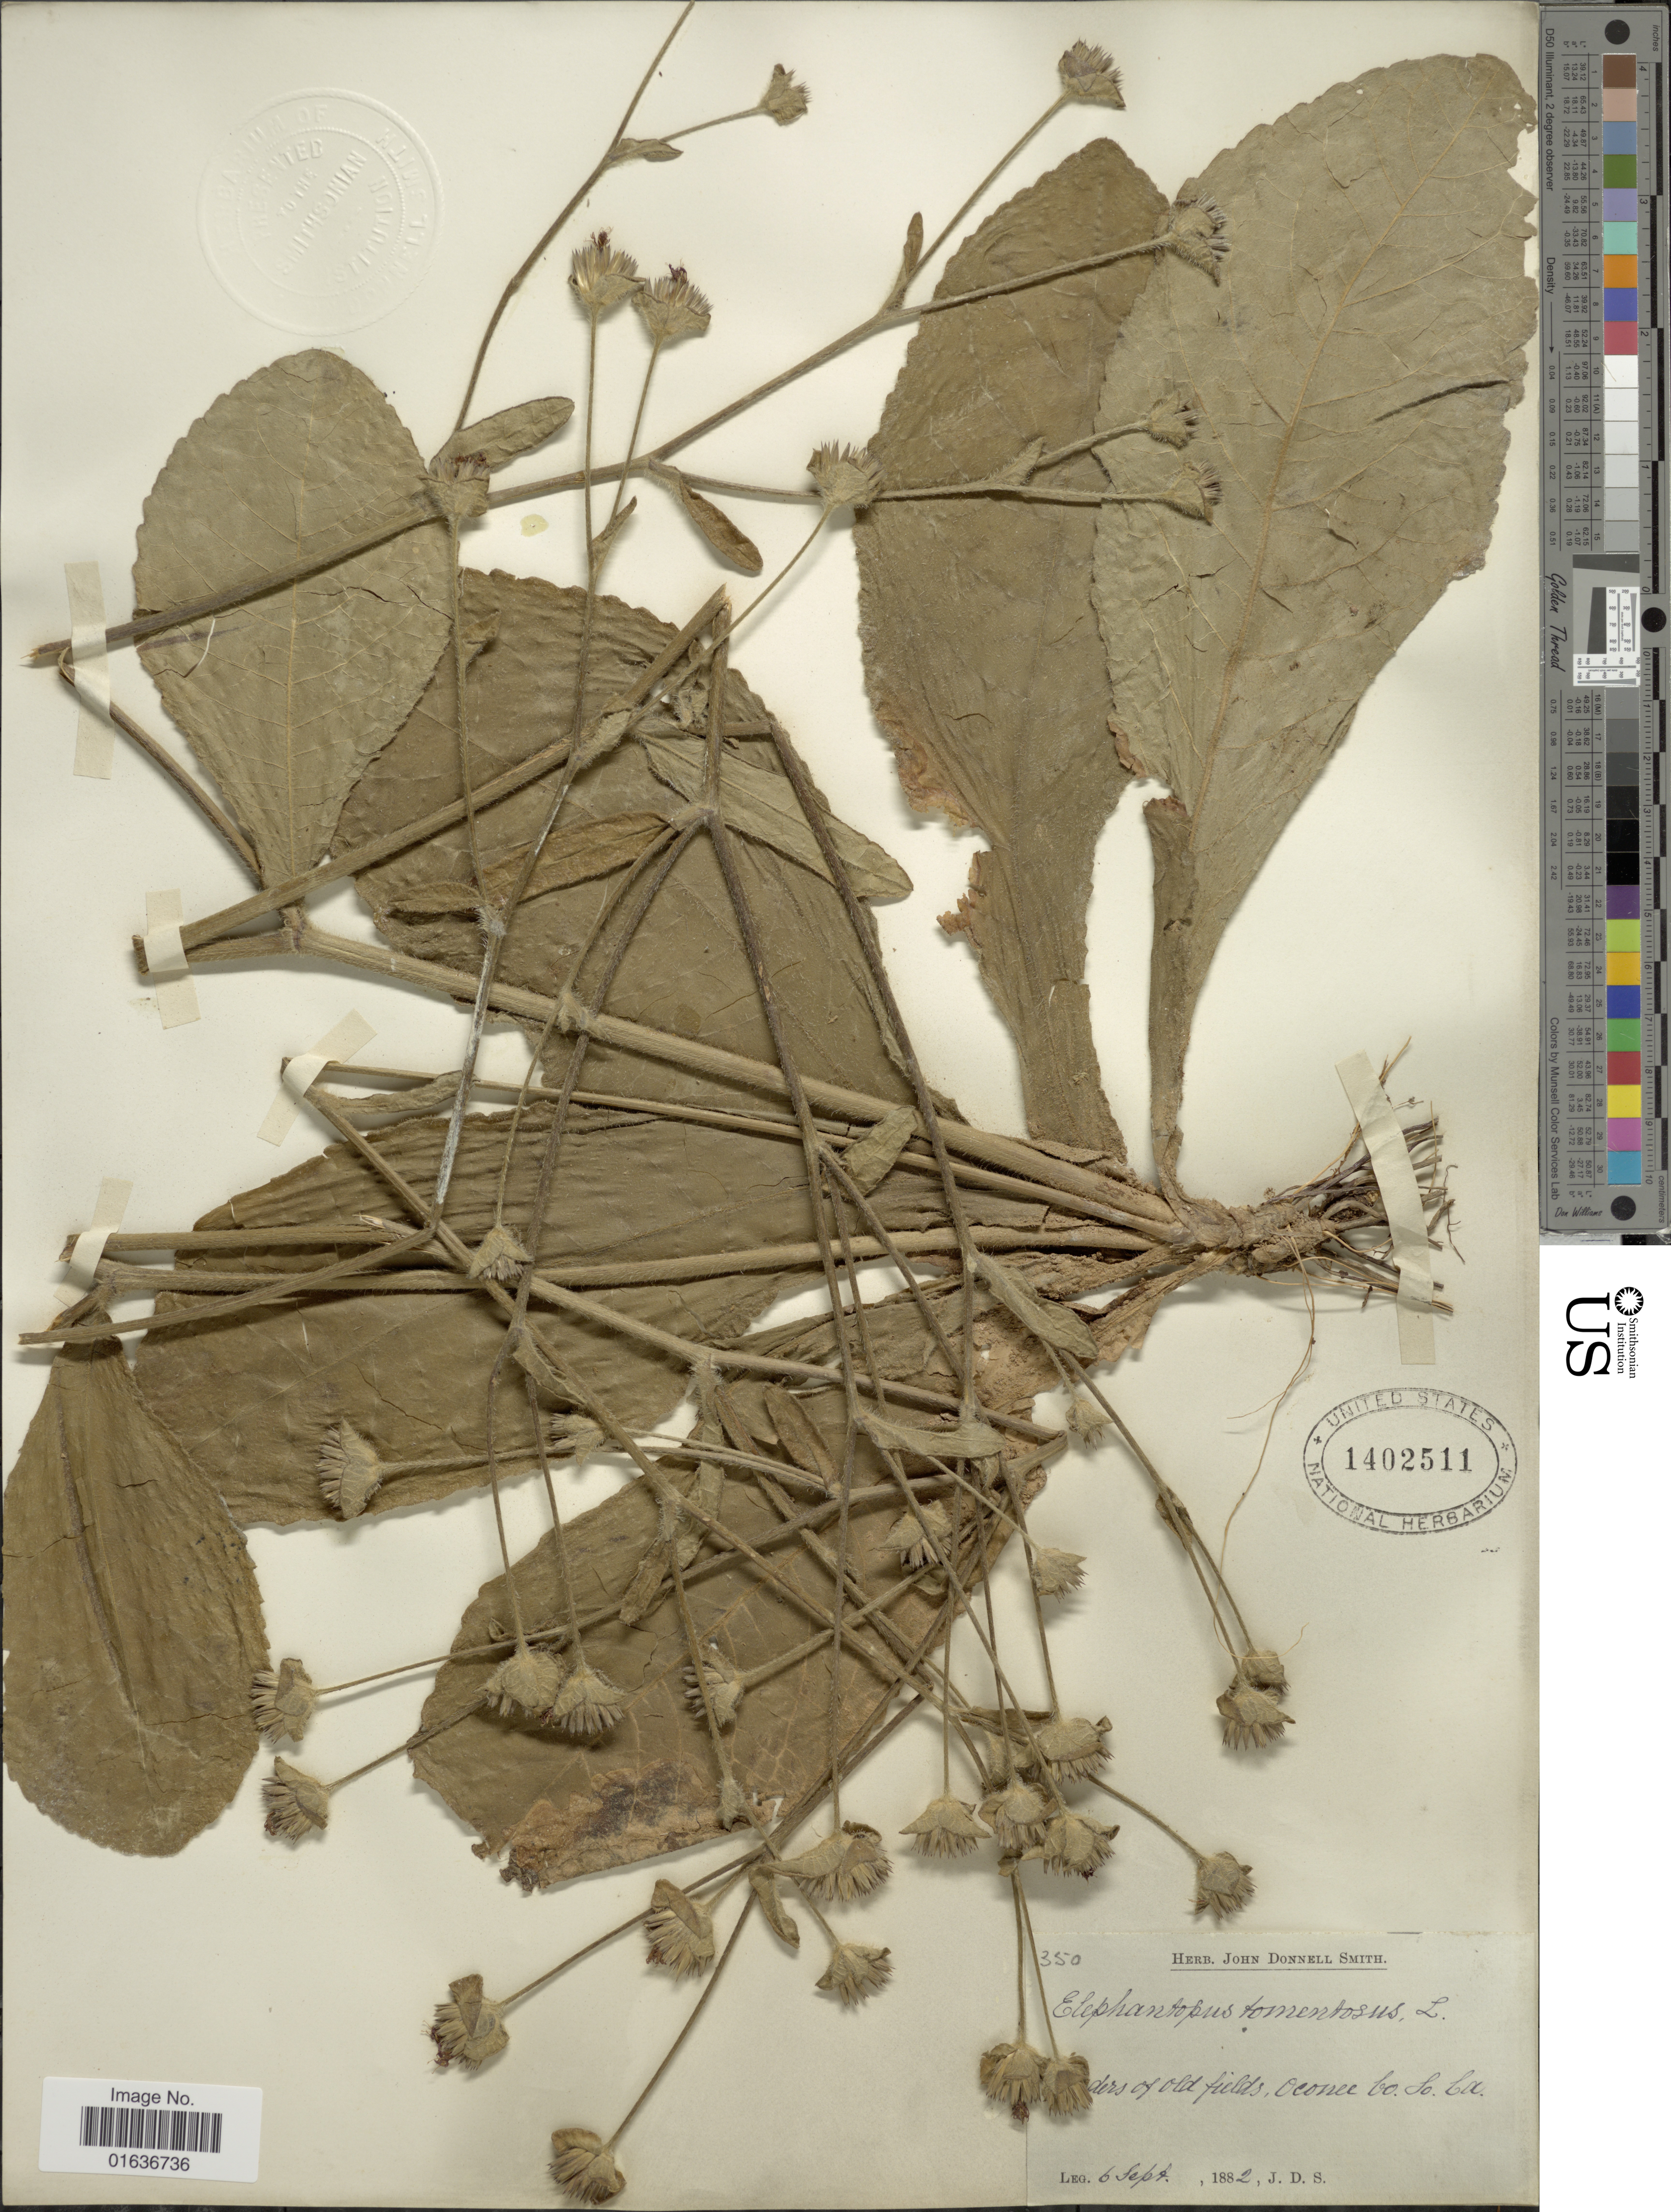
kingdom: Plantae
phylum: Tracheophyta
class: Magnoliopsida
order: Asterales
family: Asteraceae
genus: Elephantopus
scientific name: Elephantopus tomentosus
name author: L.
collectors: J. Donnell Smith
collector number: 350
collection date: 1882-09-06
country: United States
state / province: South Carolina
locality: Of old fields, Oconee Co.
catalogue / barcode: US 1402511